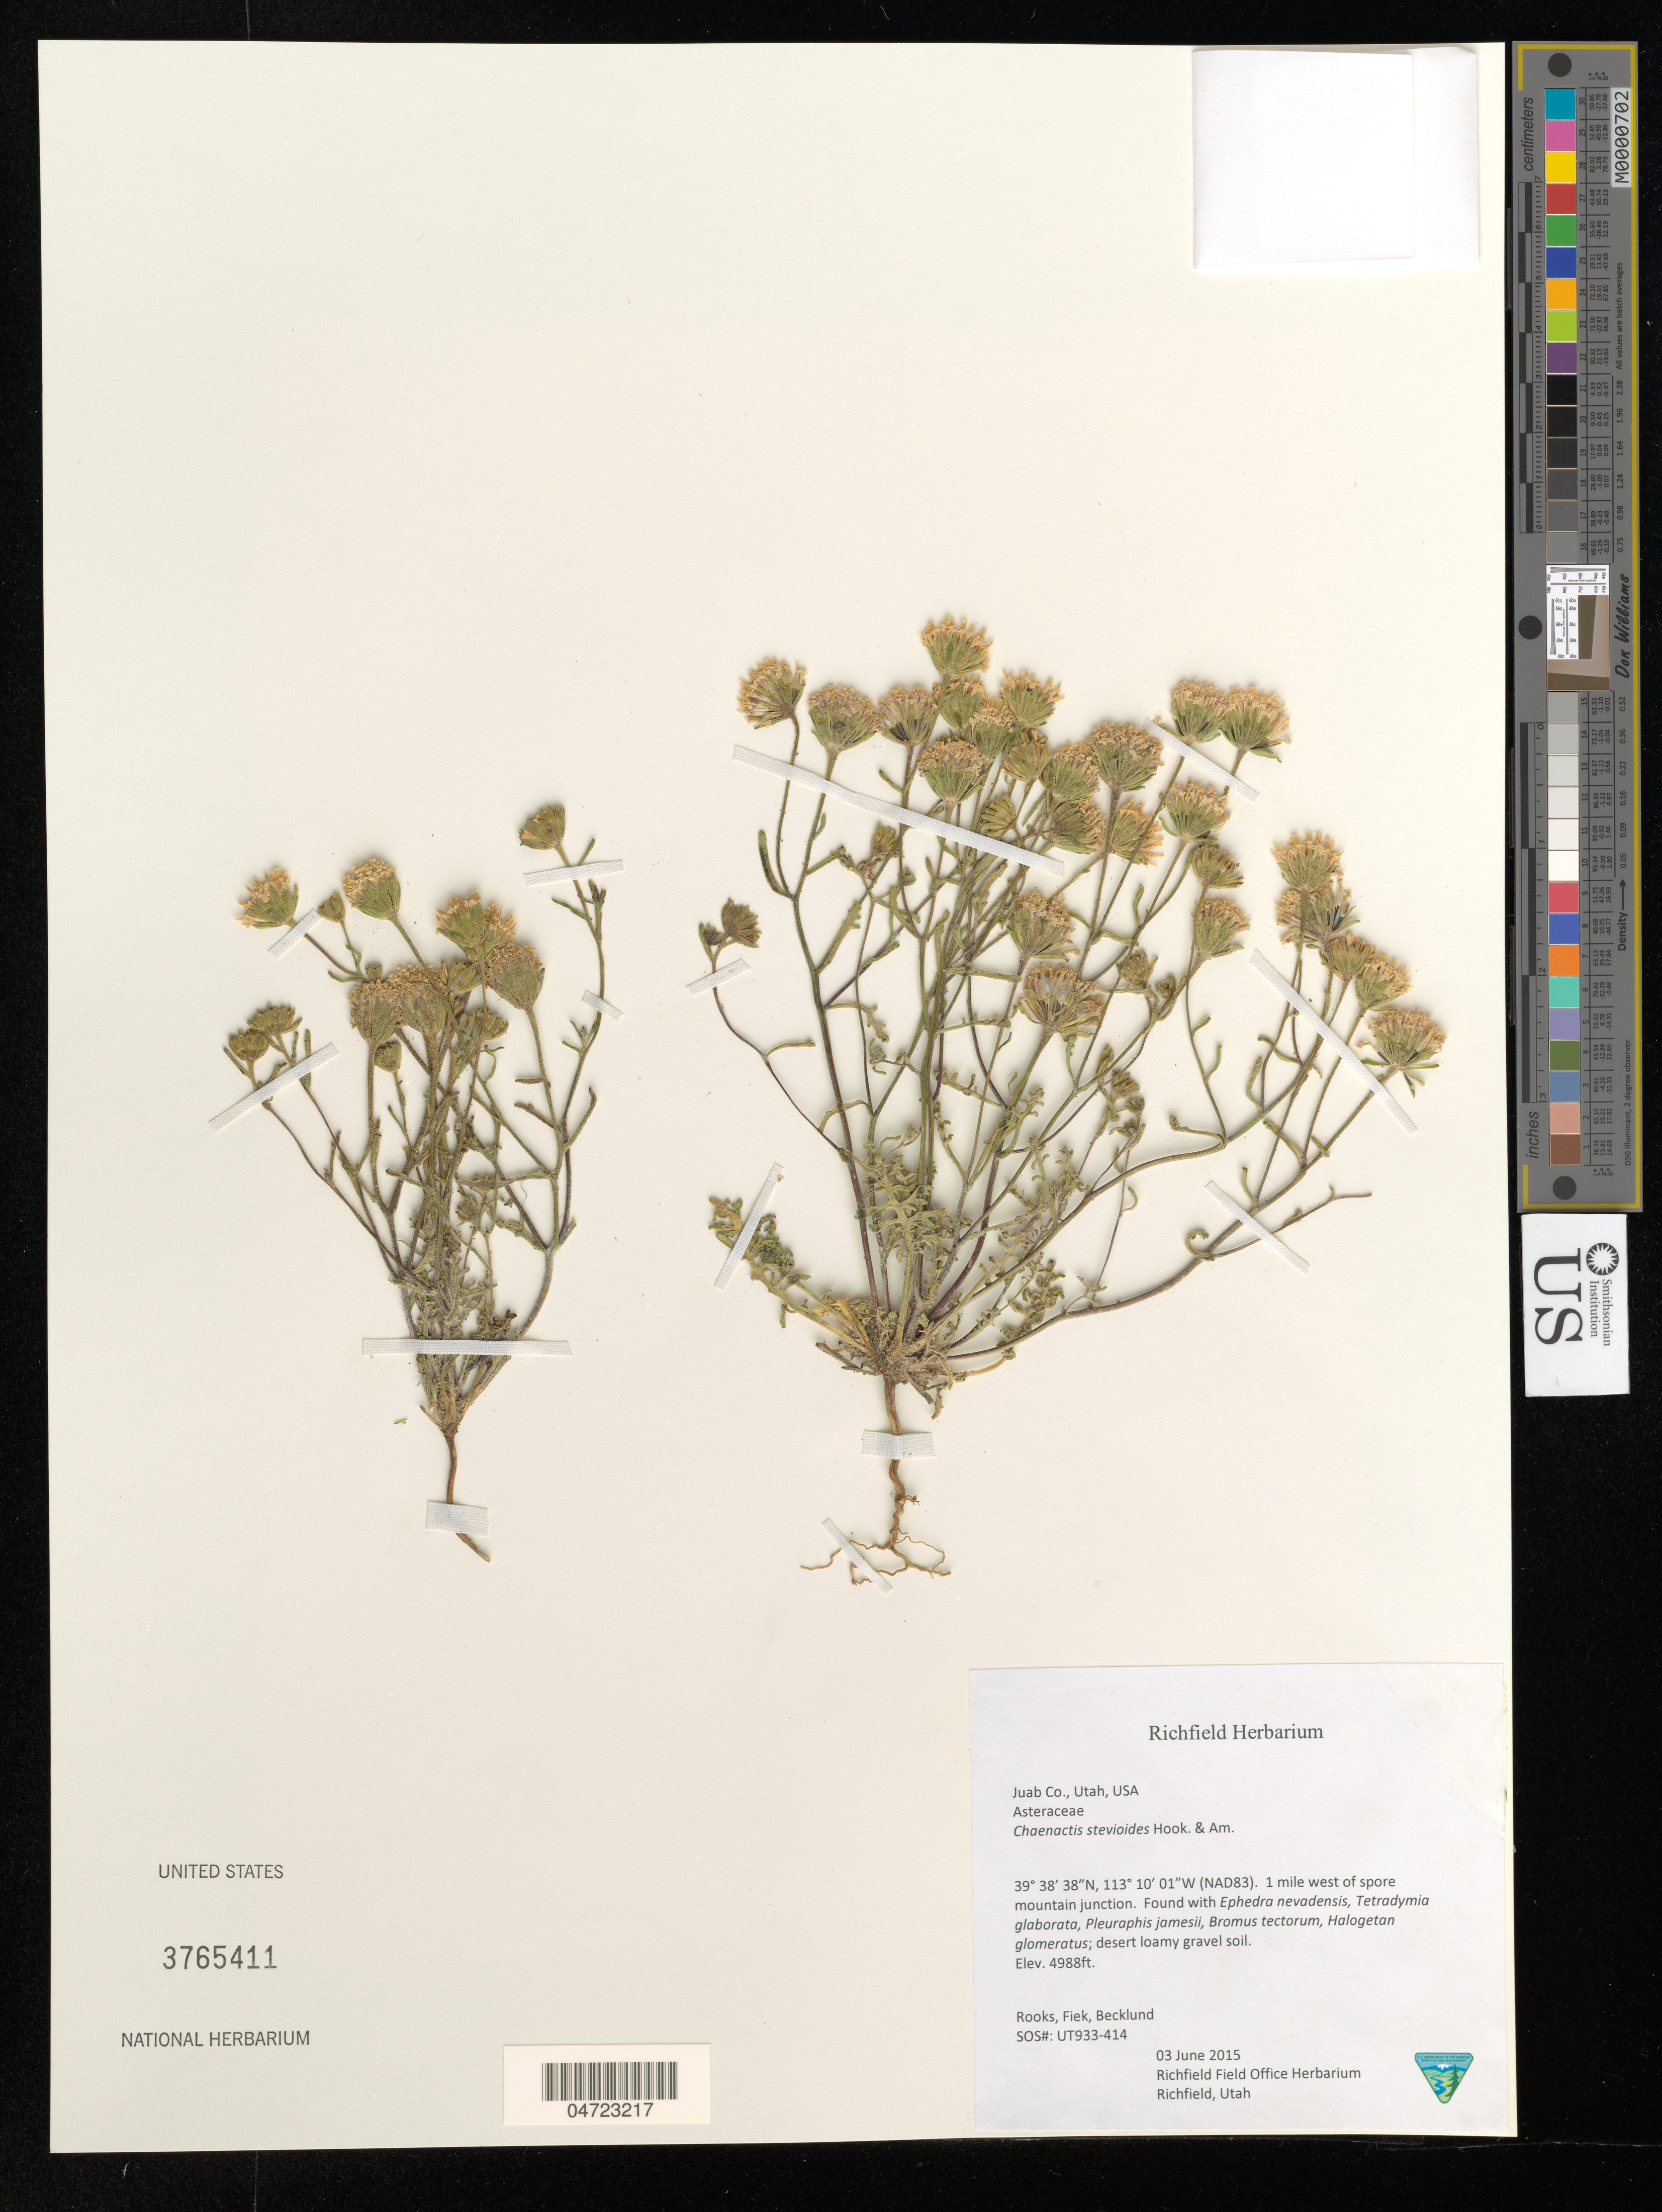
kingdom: Plantae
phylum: Tracheophyta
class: Magnoliopsida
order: Asterales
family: Asteraceae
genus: Chaenactis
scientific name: Chaenactis stevioides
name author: Hook. & Arn.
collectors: -. Rooks, -. Fiek & -. Becklund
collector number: UT933-414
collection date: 2015-06-03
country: United States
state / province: Utah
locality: Juab Co. 1 mile west of spore mountain junction.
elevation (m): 1520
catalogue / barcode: US 3765411